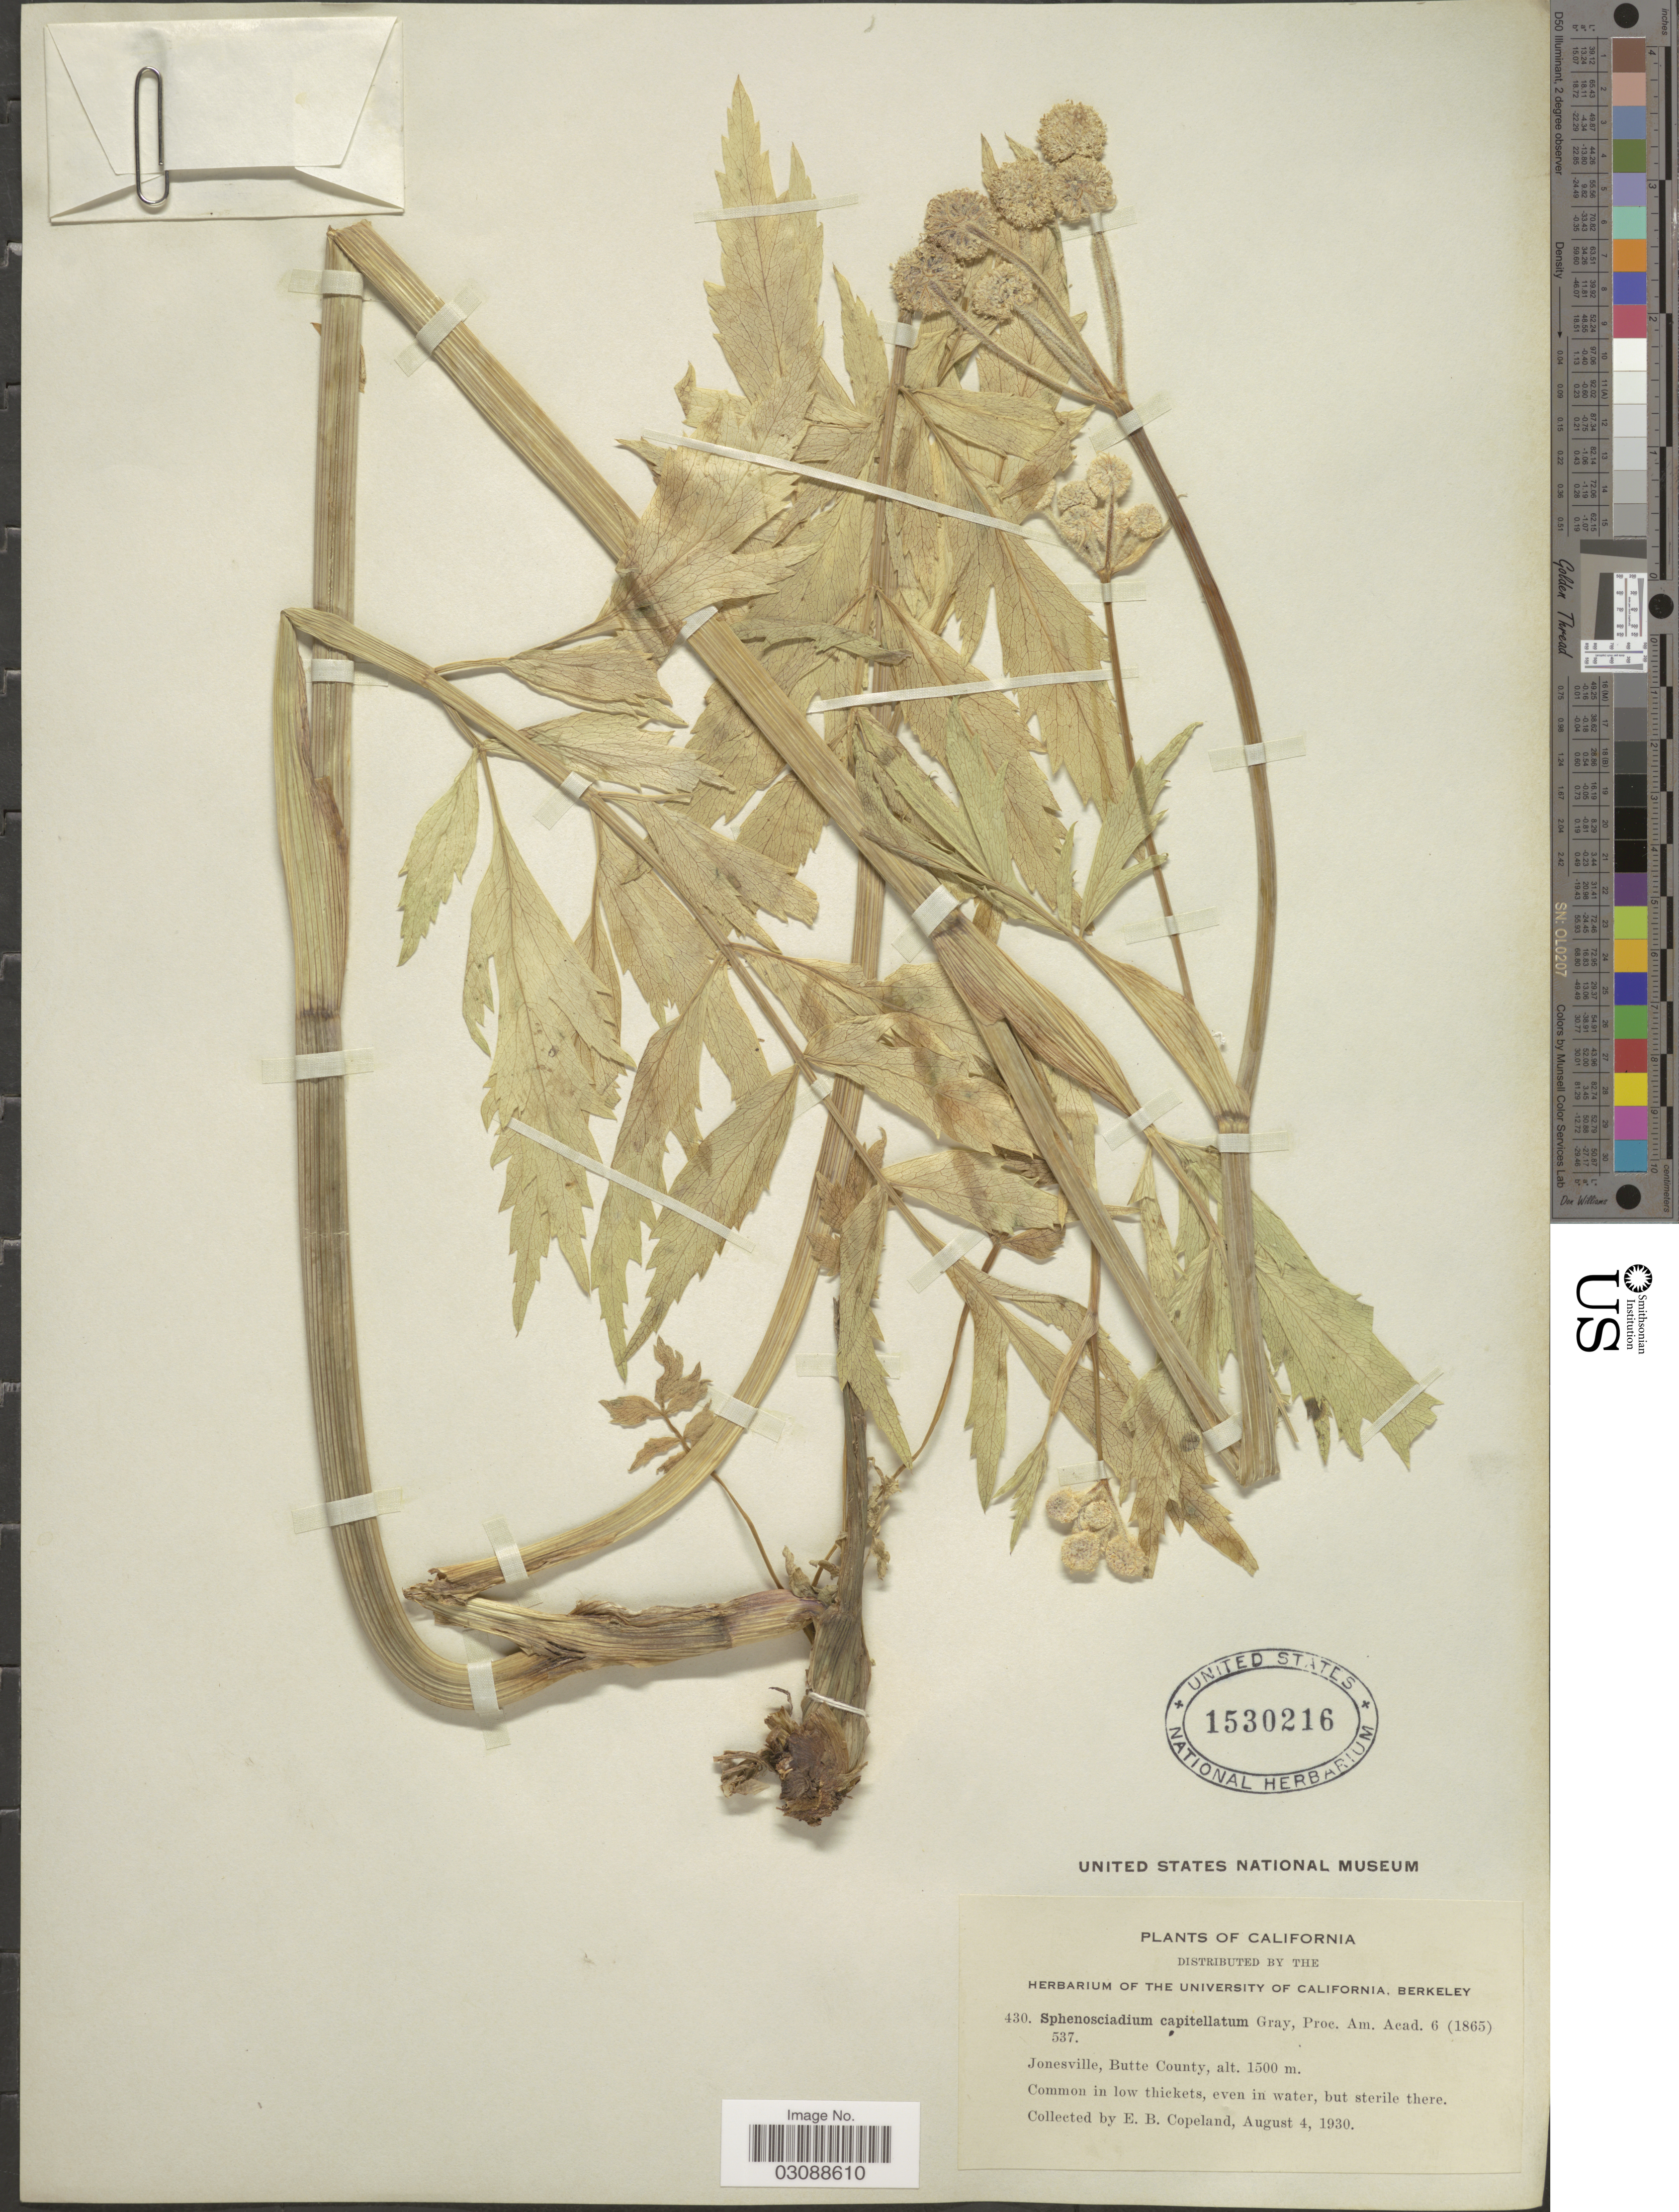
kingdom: Plantae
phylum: Tracheophyta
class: Magnoliopsida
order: Apiales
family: Apiaceae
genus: Sphenosciadium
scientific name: Sphenosciadium capitellatum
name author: A. Gray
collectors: E. B. Copeland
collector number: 430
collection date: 1930-08-04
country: United States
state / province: California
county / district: Butte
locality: Jonesville, Butte County.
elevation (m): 1500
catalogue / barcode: US 1530216